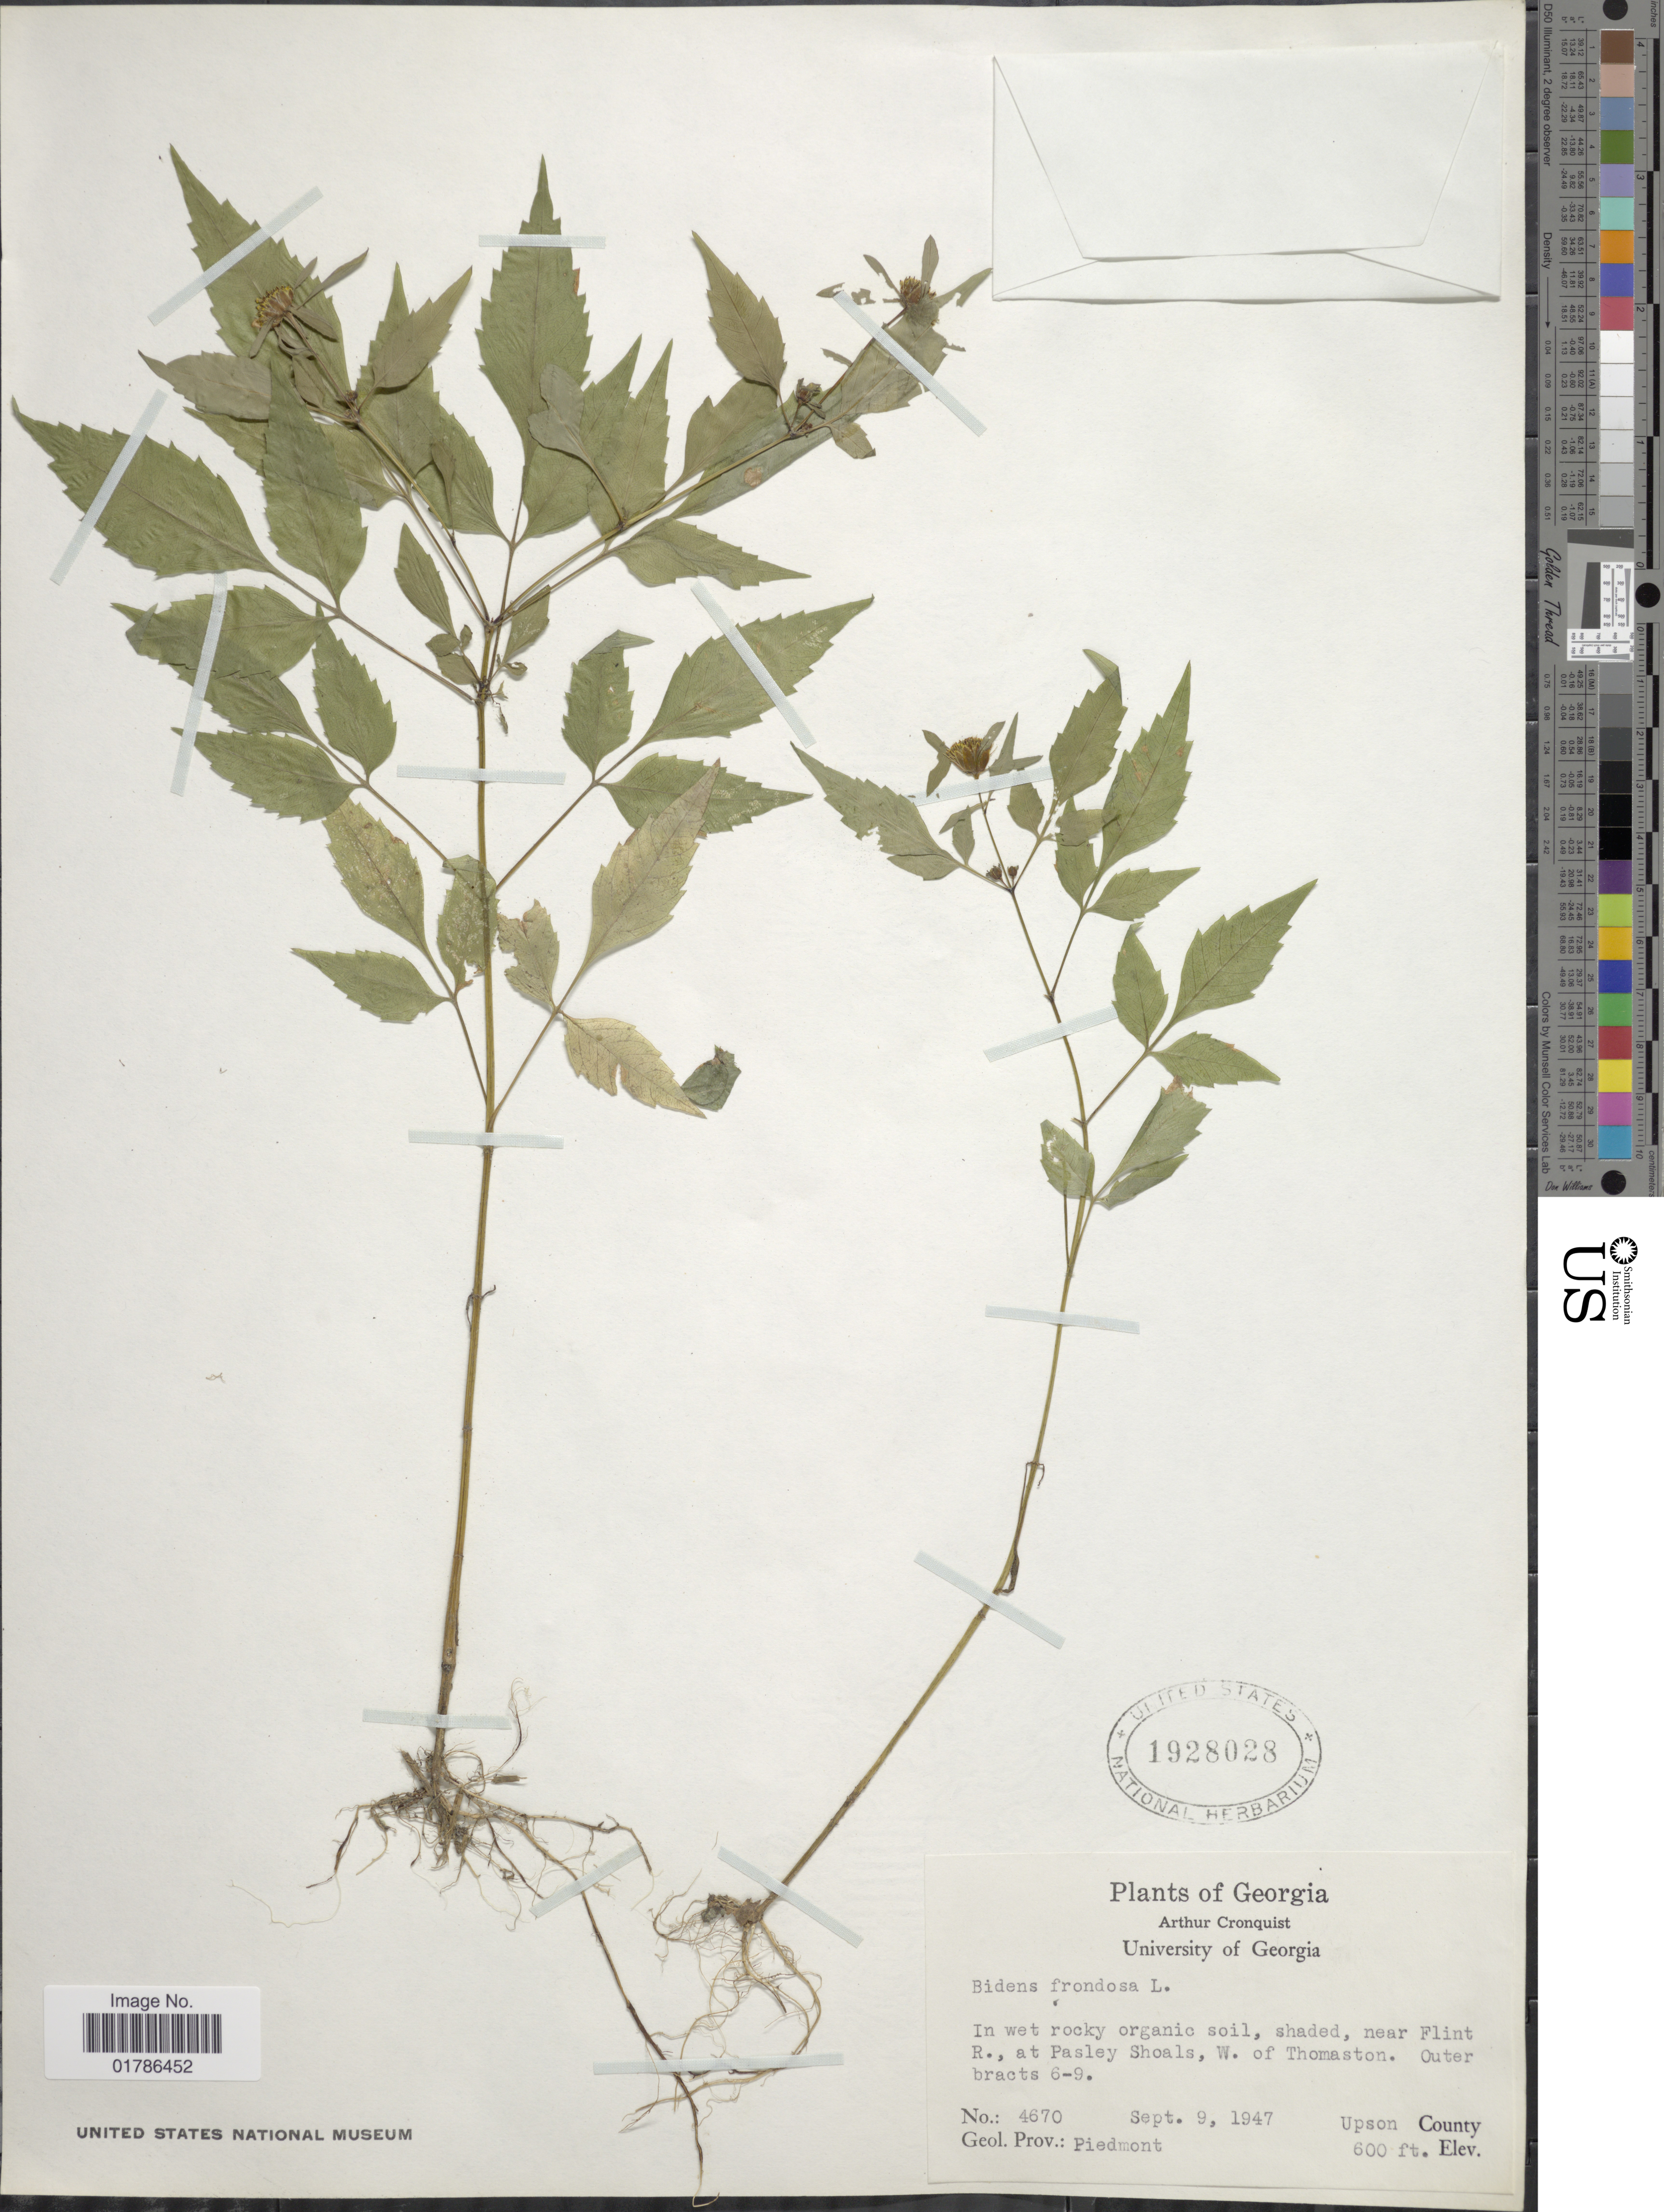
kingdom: Plantae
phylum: Tracheophyta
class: Magnoliopsida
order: Asterales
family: Asteraceae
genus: Bidens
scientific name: Bidens frondosa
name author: L.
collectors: A. J. Cronquist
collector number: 4670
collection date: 1947-09-09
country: United States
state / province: Georgia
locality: Near Flint R., at Pasley Shoals, W. of Thomaston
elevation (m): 183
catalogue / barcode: US 1928028